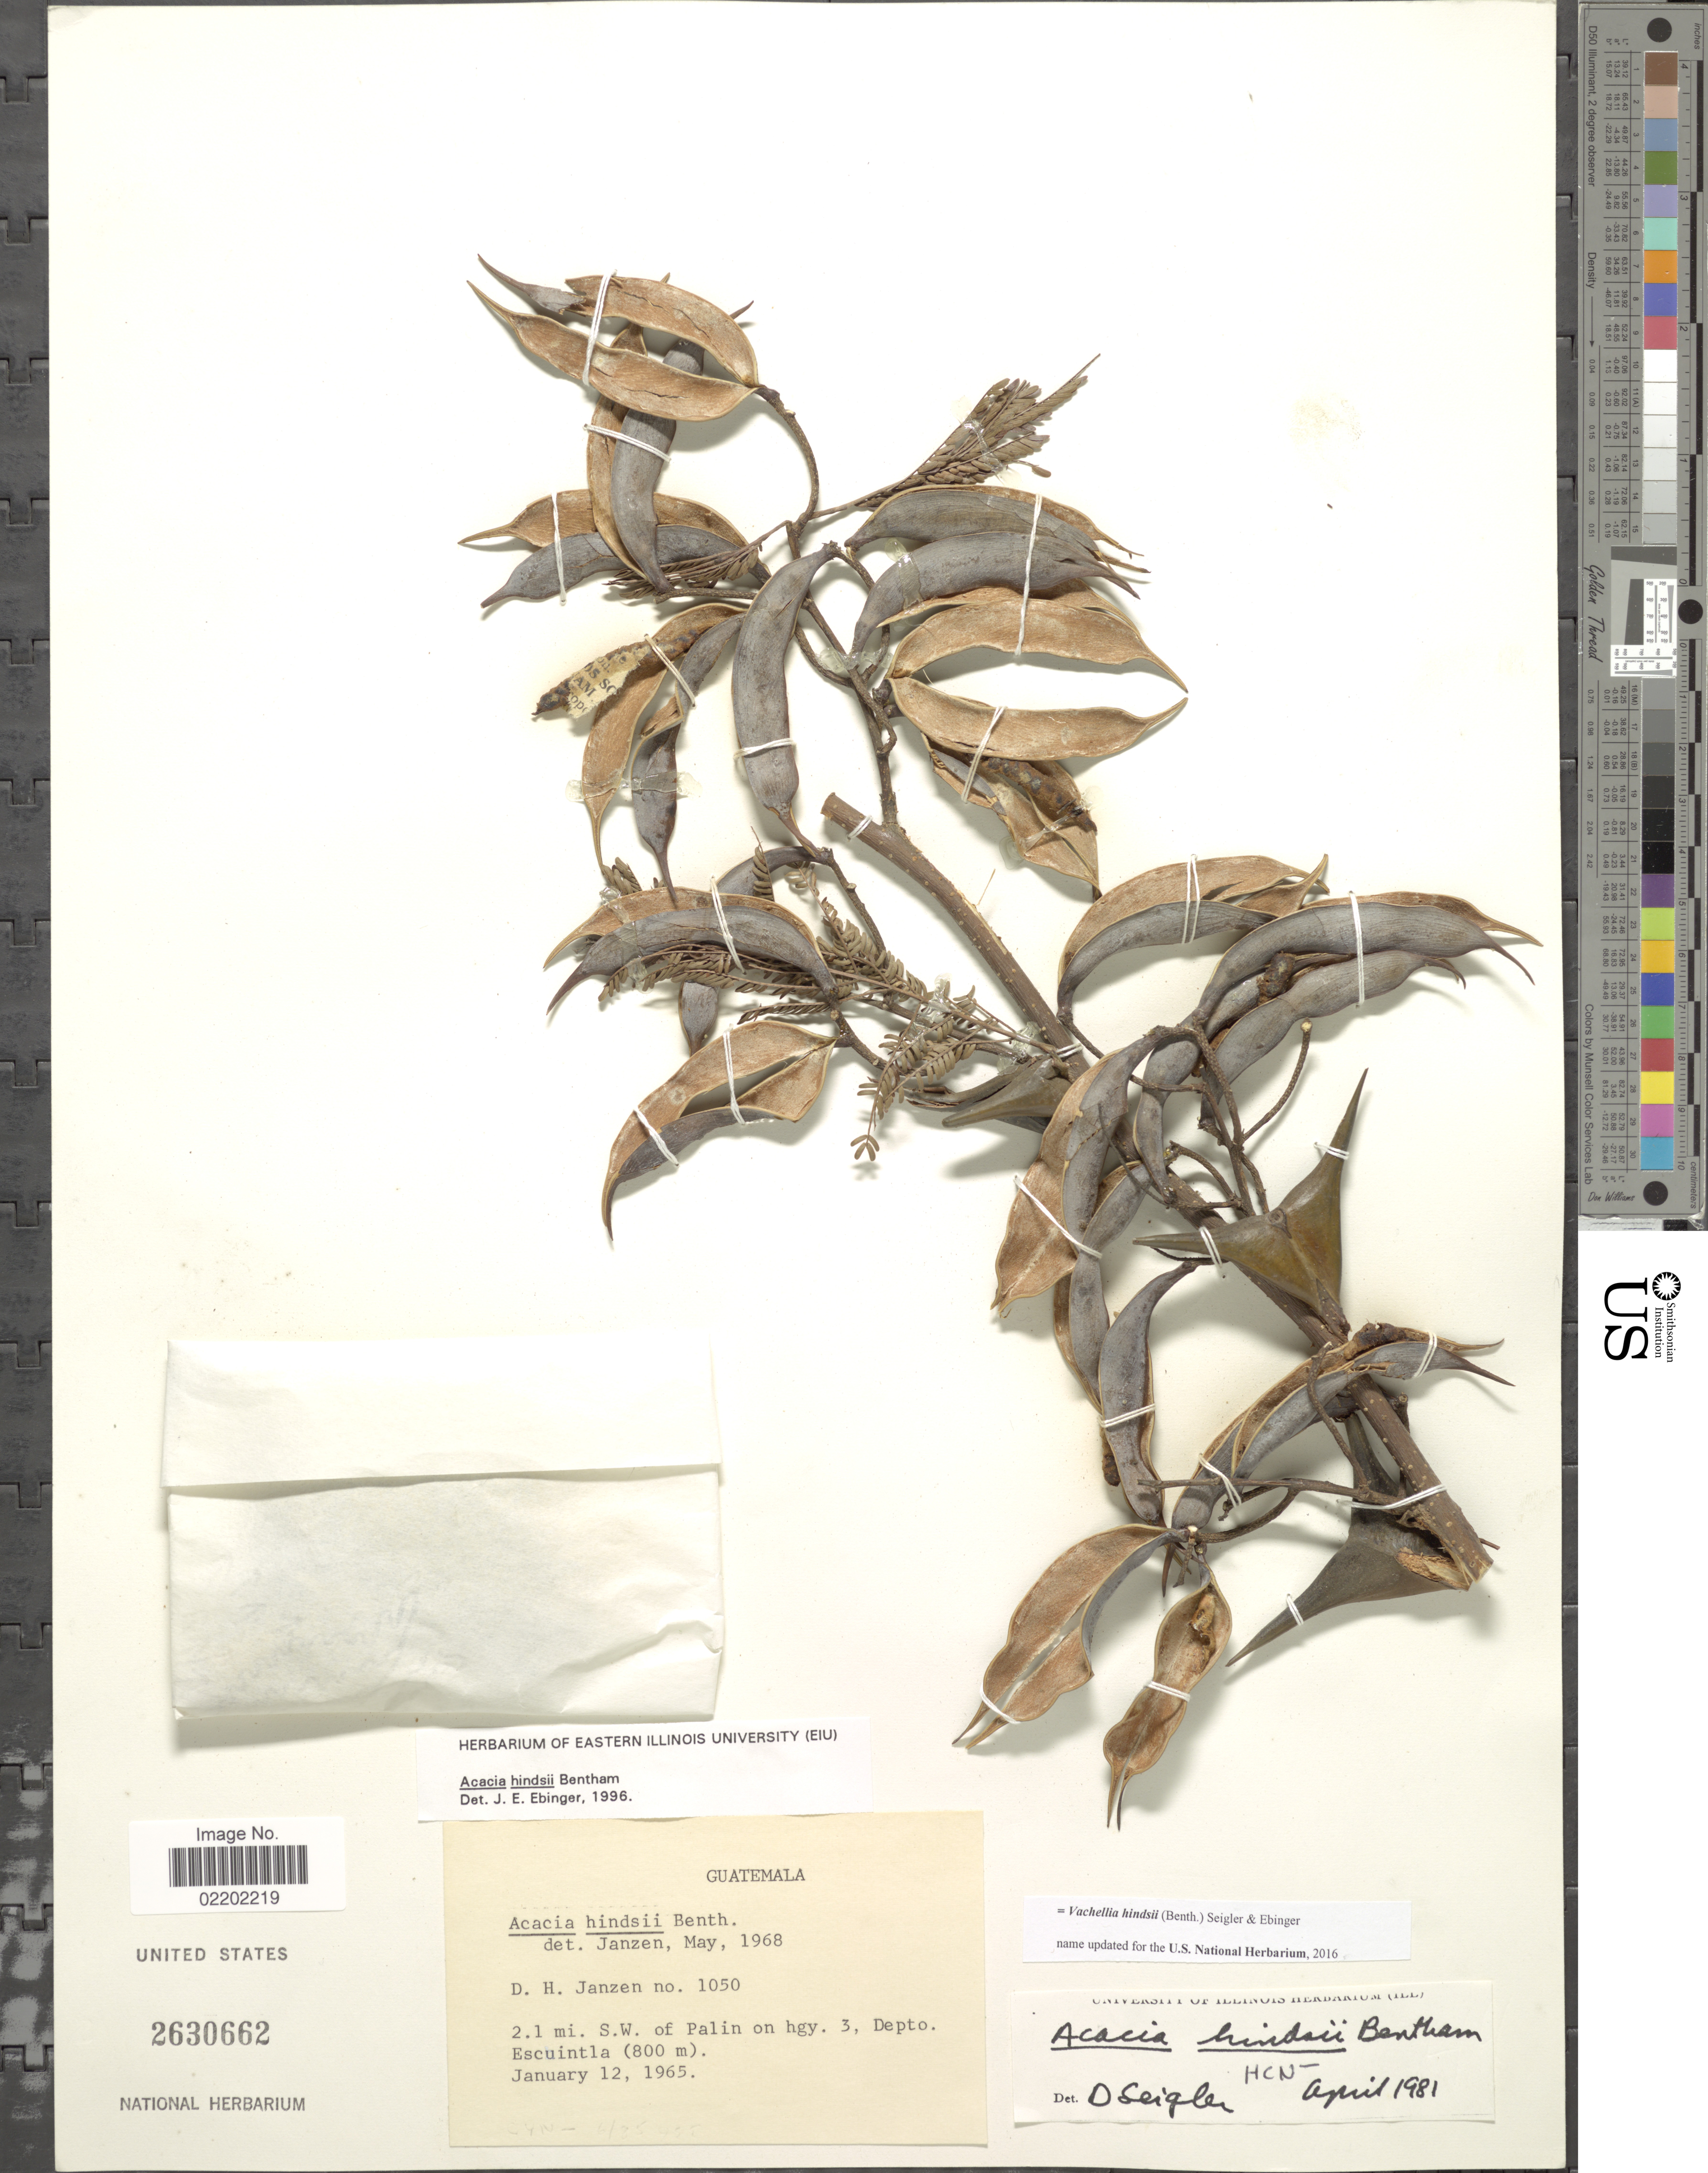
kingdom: Plantae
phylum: Tracheophyta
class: Magnoliopsida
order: Fabales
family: Fabaceae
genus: Vachellia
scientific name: Vachellia hindsii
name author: (Benth.) Seigler & Ebinger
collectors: D. Janzen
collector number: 1050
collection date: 1965-01-12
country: Guatemala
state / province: Escuintla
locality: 2.1 mi S.W. of Palin on hgy. 3, depto Escuintla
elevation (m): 800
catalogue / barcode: US 2630662